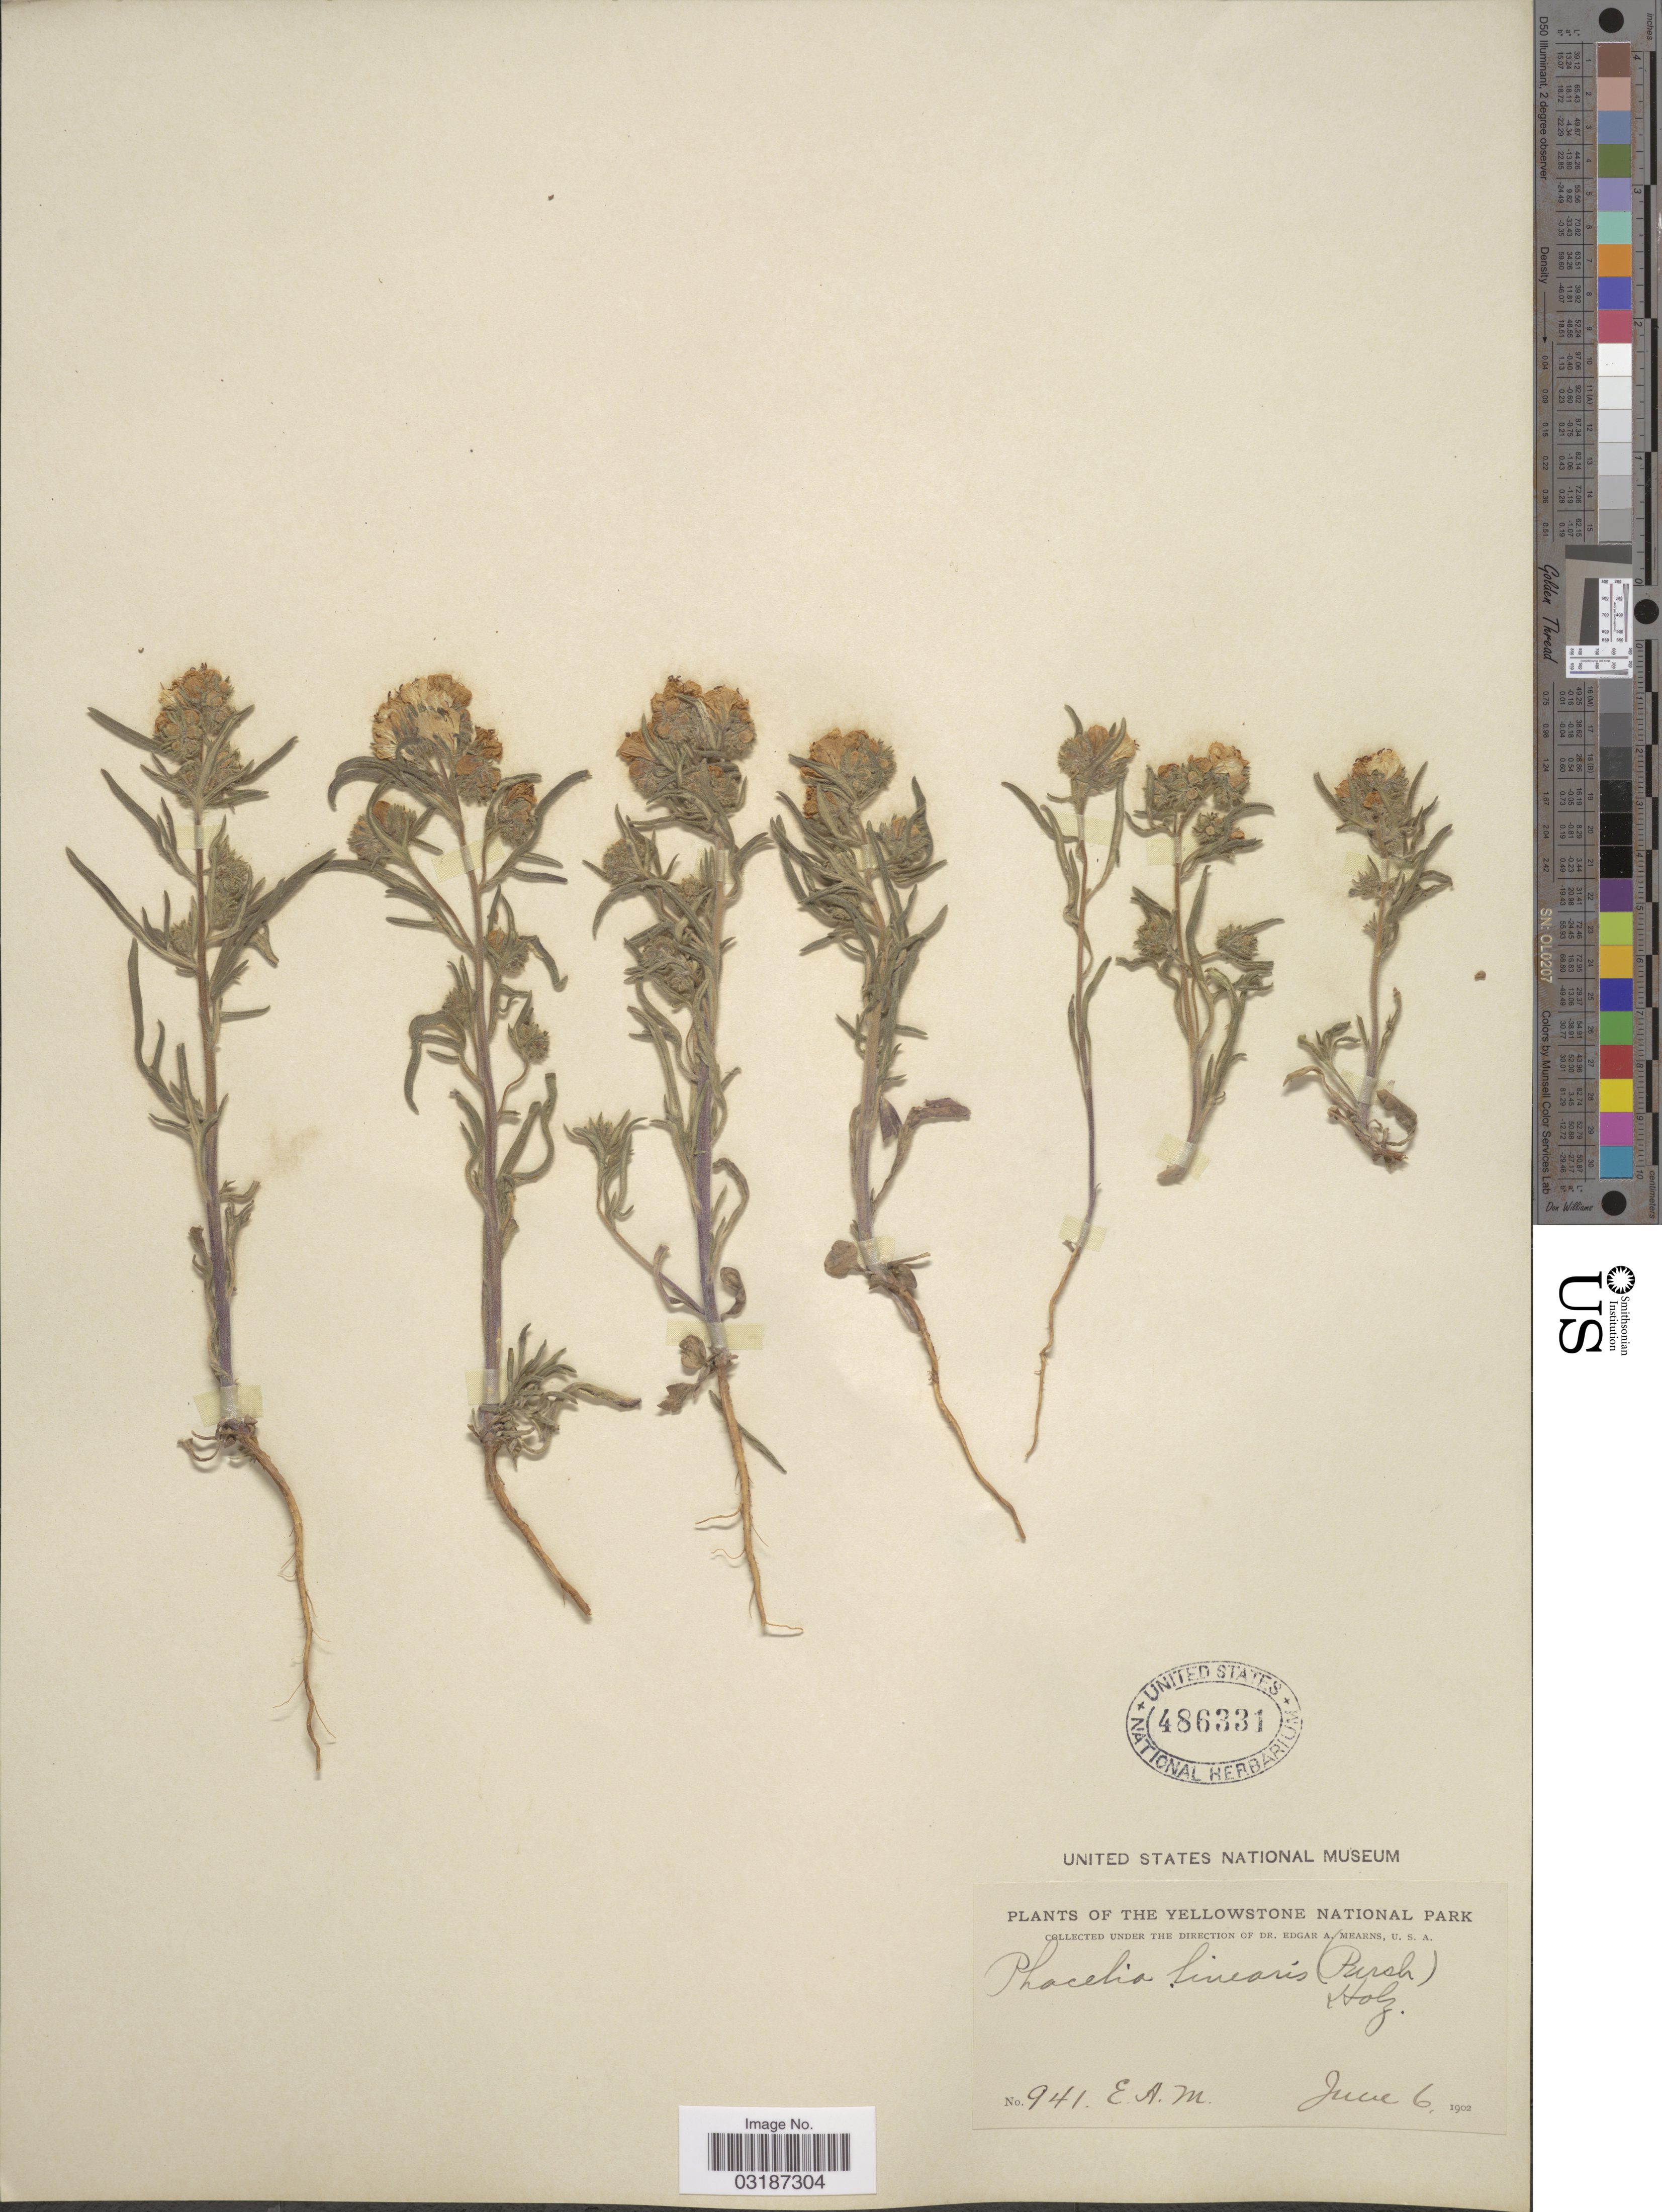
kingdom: Plantae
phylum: Tracheophyta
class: Magnoliopsida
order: Boraginales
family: Hydrophyllaceae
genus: Phacelia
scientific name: Phacelia linearis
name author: (Pursh) Holz.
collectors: E. A. Mearns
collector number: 941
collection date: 1902-06-06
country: United States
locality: The Yellowstone National Park.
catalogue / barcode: US 486331